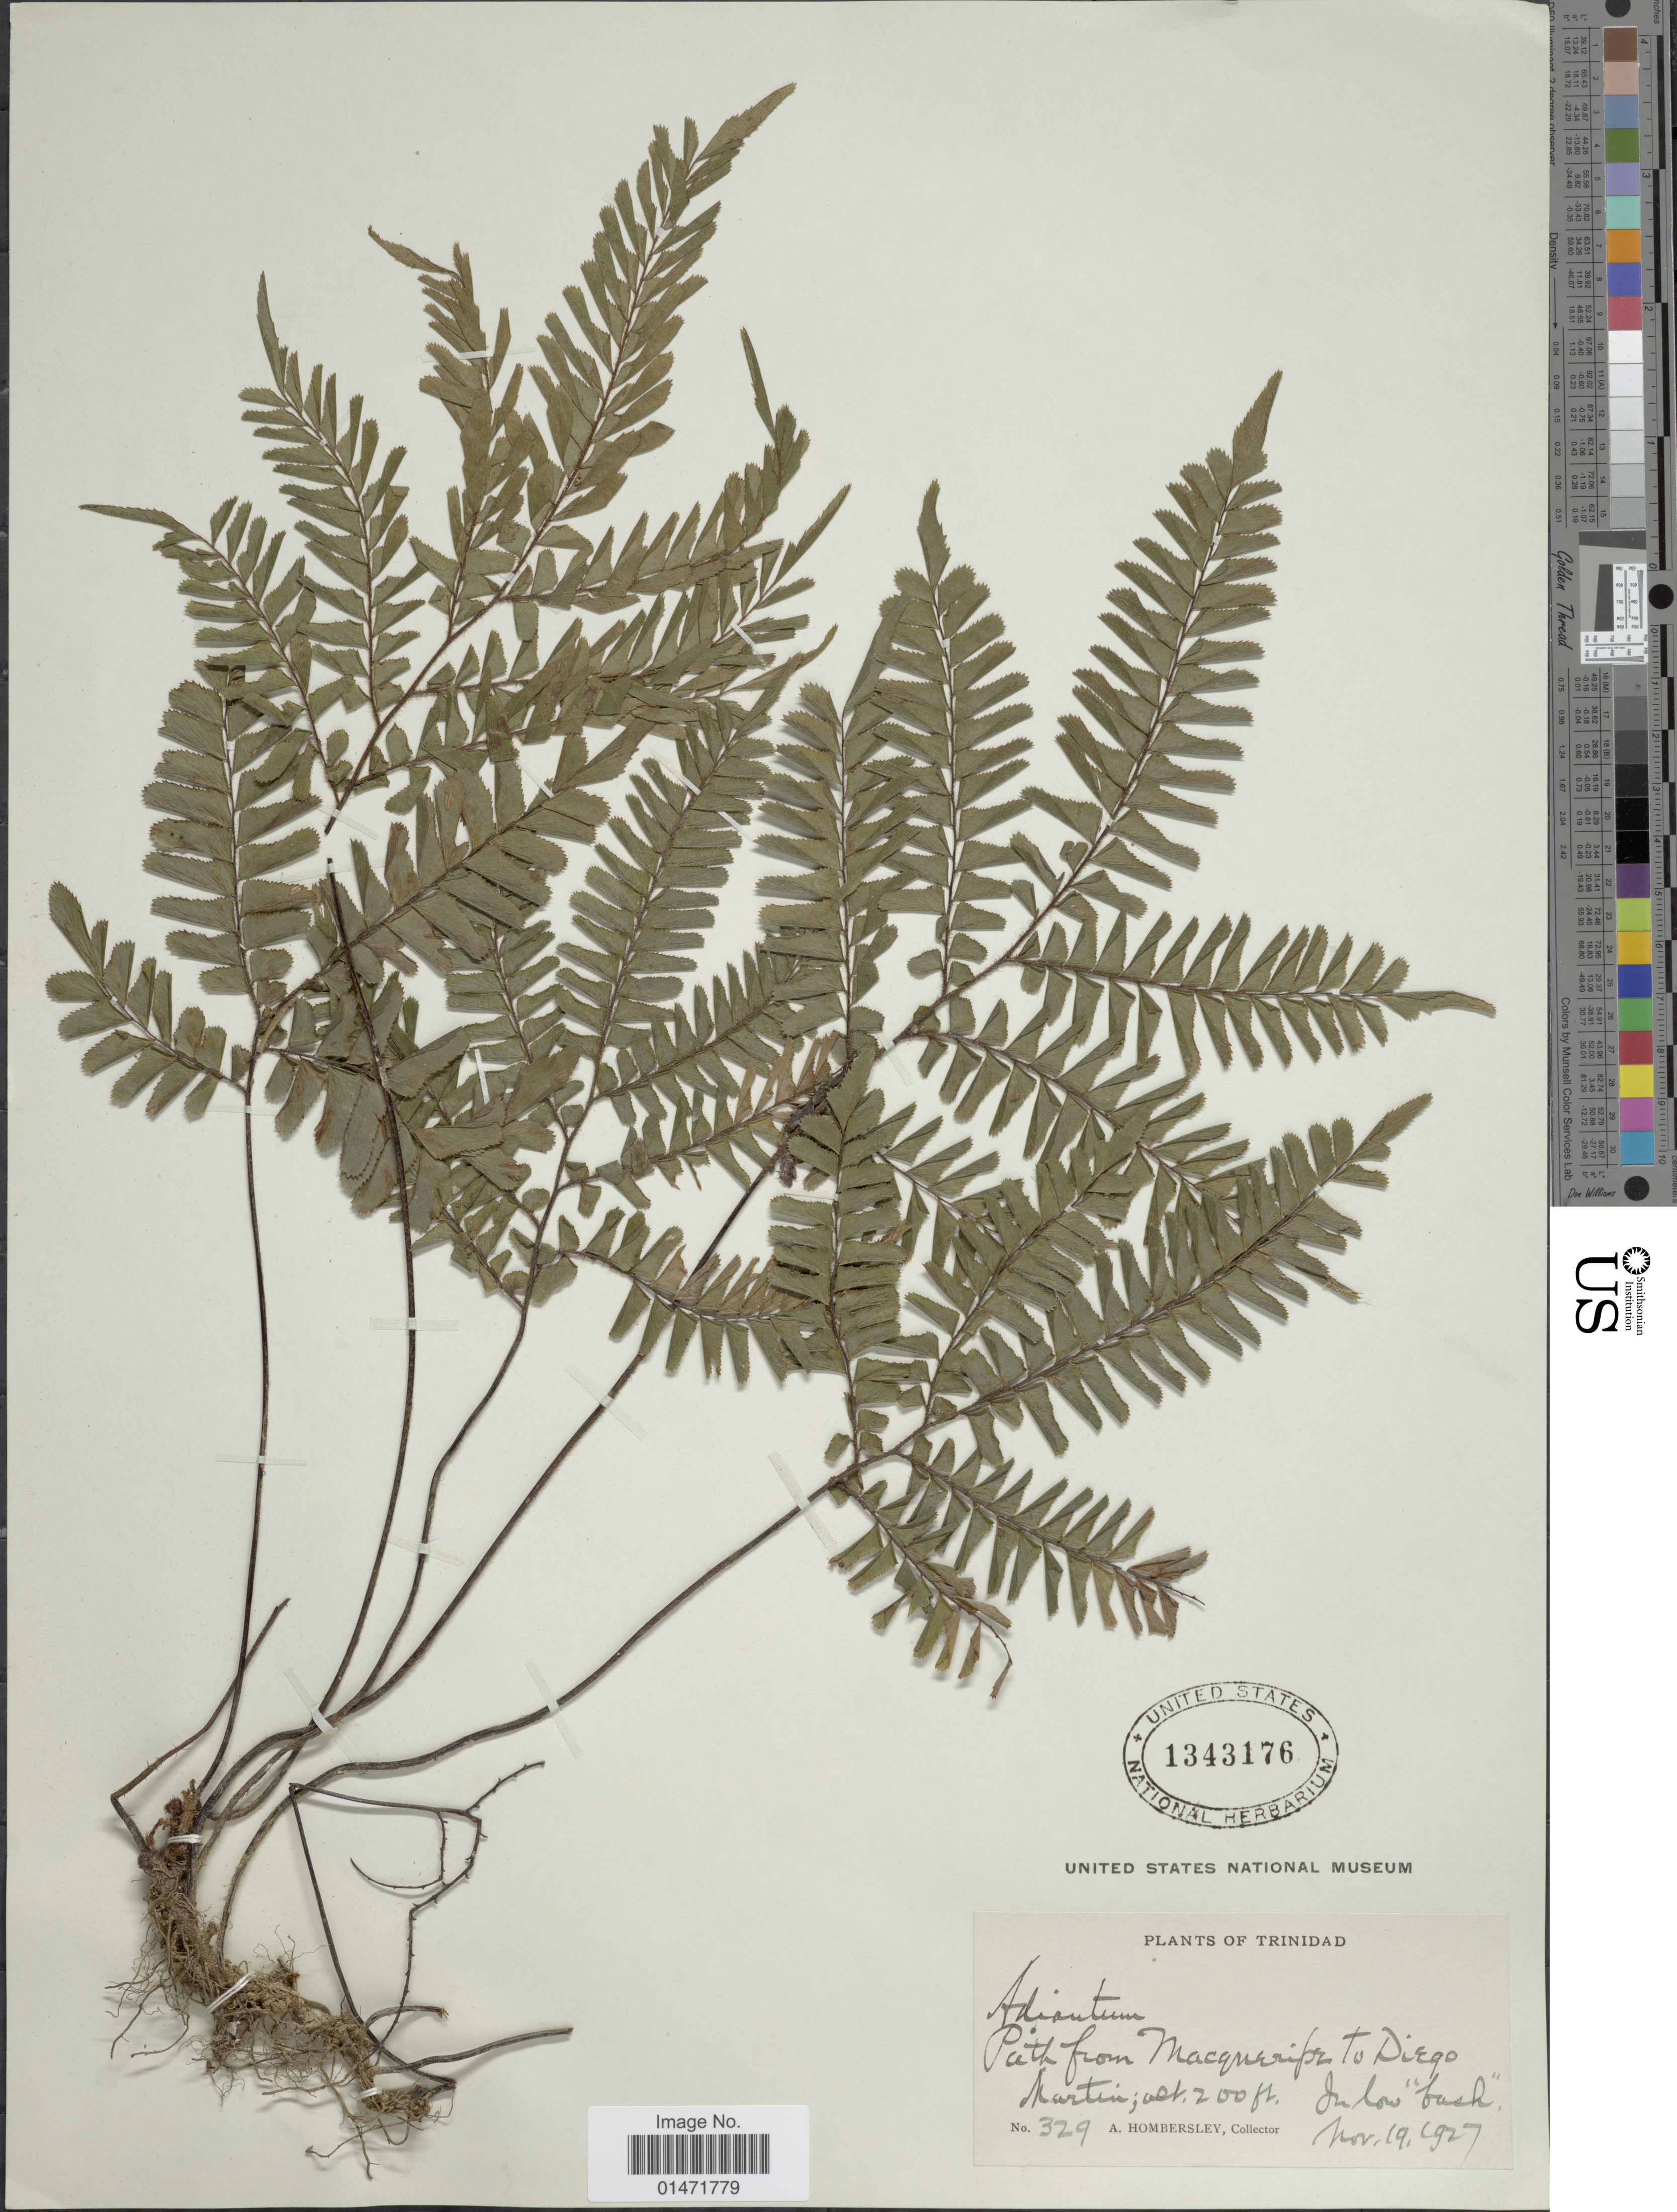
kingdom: Plantae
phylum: Tracheophyta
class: Polypodiopsida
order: Polypodiales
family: Pteridaceae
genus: Adiantum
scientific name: Adiantum terminatum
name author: Kunze ex Miq.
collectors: A. Hombersley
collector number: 329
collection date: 1927-11-19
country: Trinidad and Tobago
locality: Trinidad. Path from Macqueripe to Diego Martin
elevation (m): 61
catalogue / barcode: US 1343176